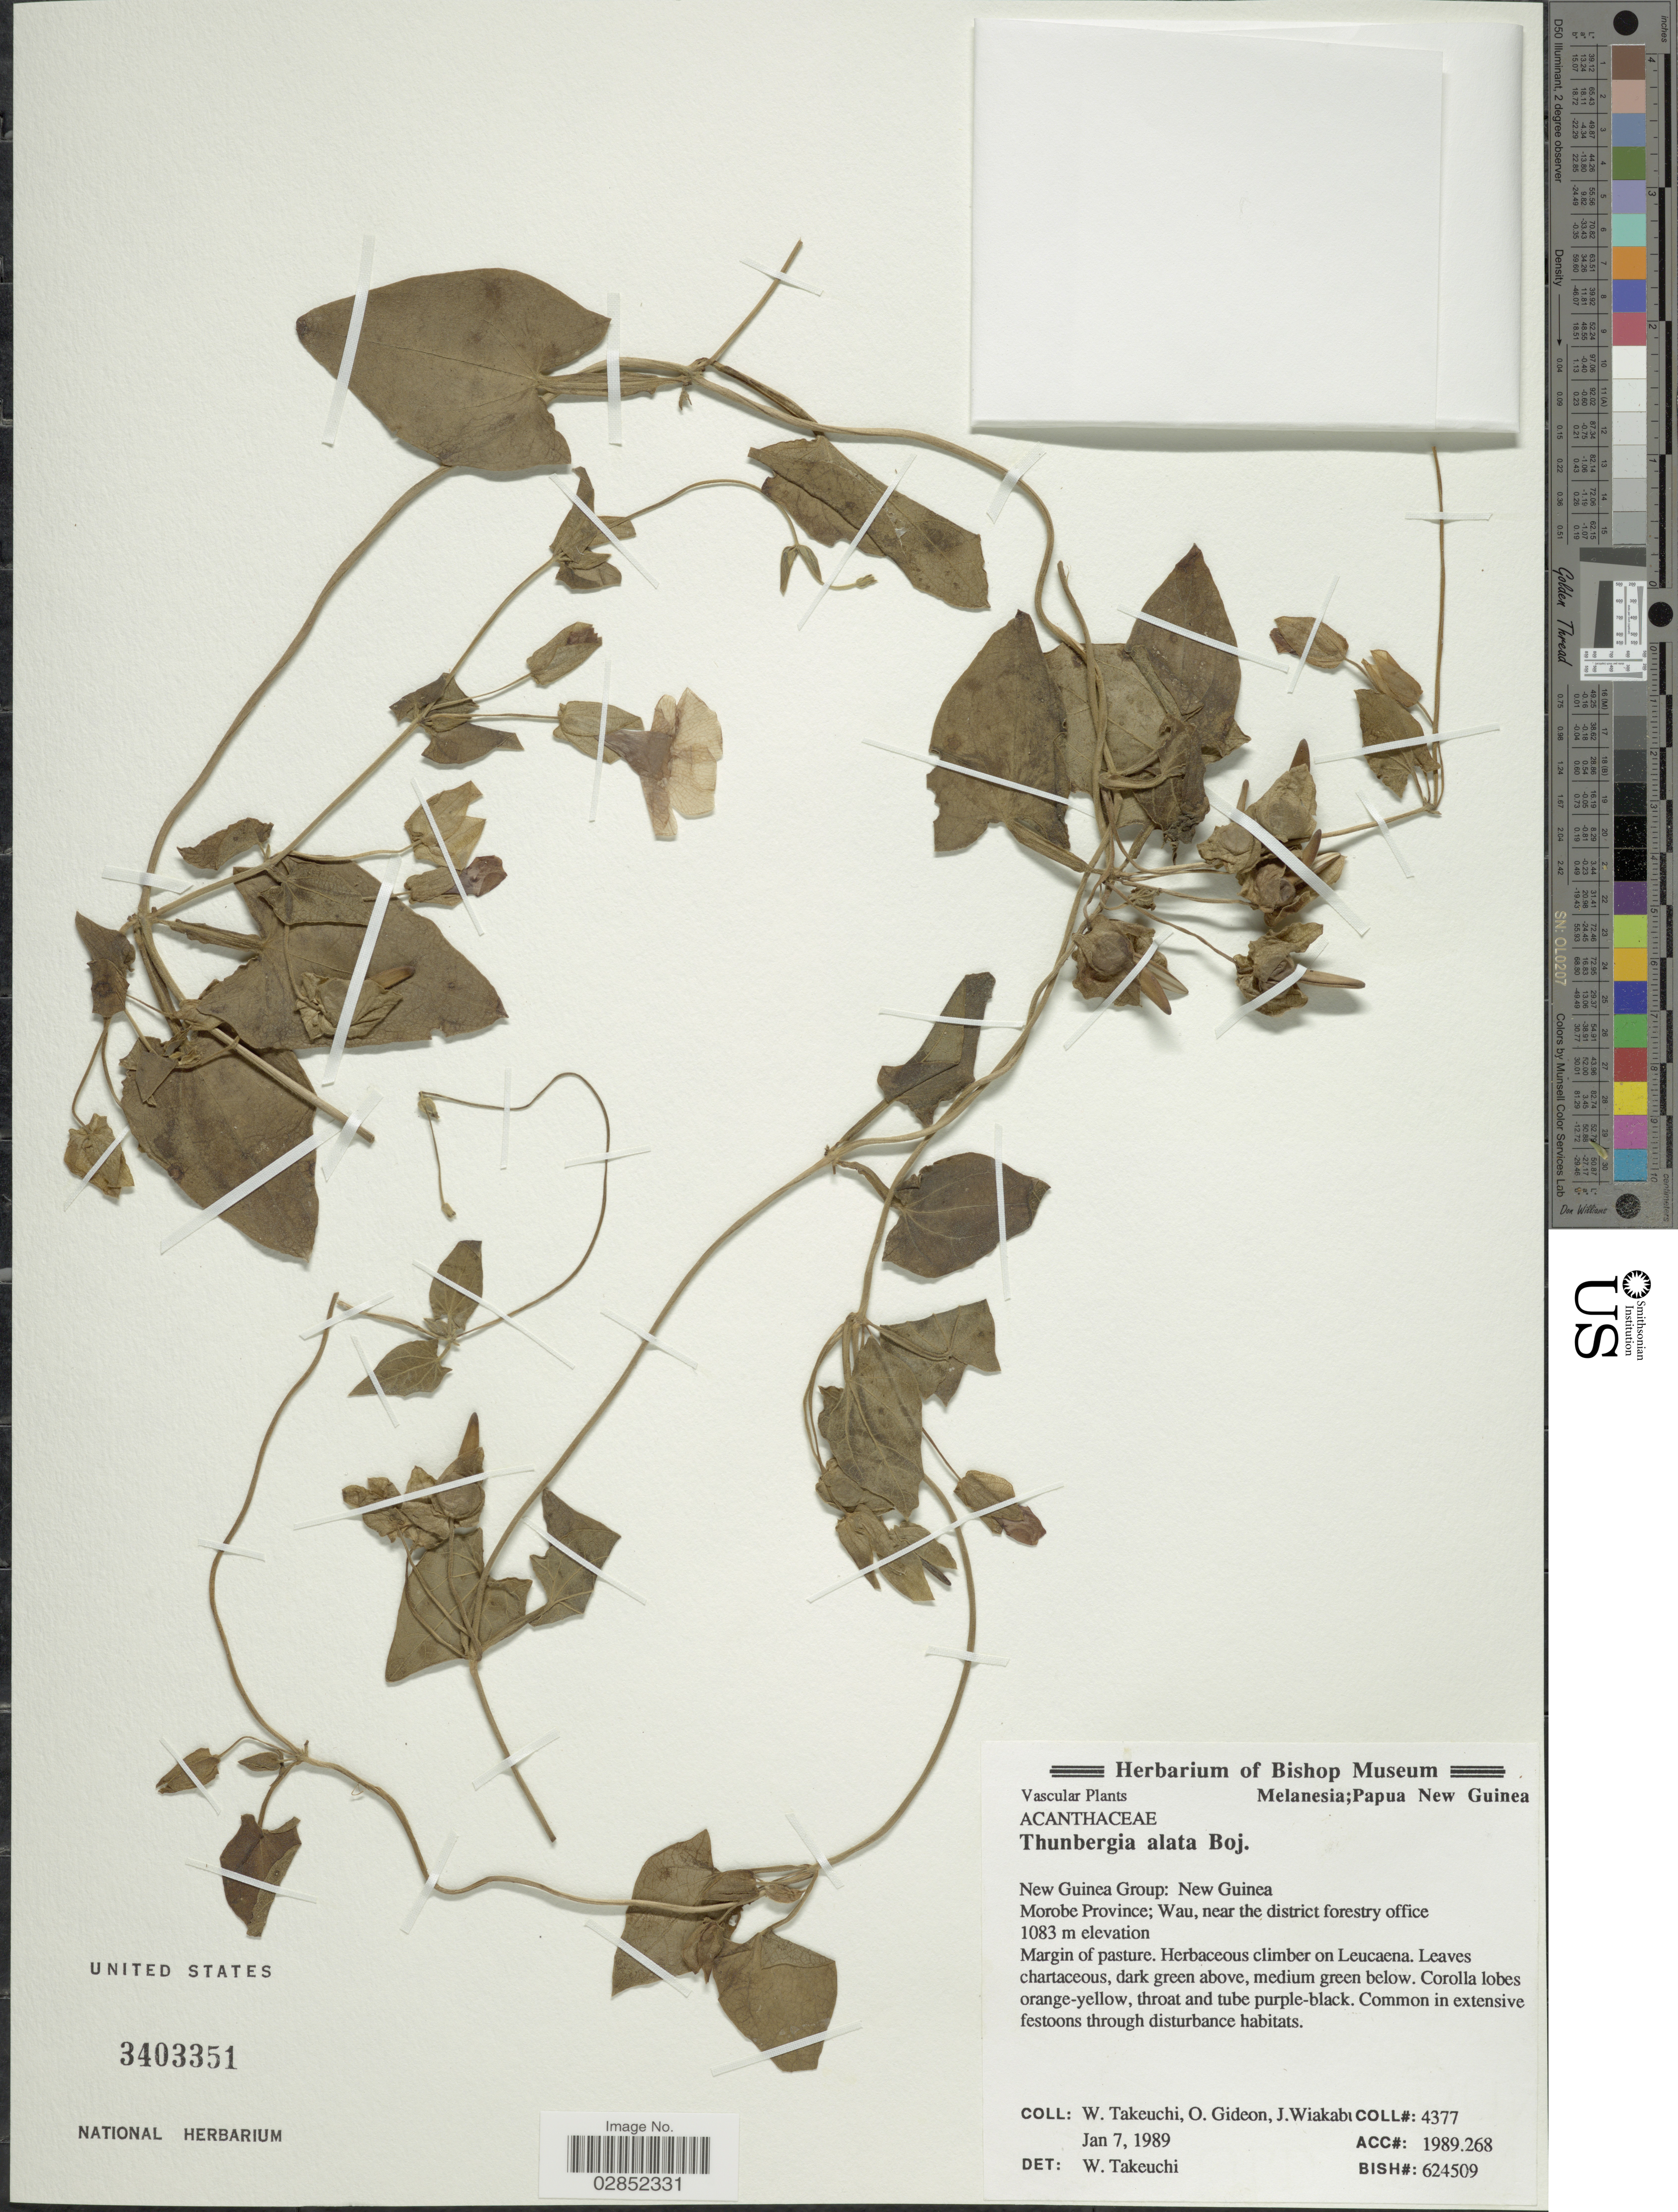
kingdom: Plantae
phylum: Tracheophyta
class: Magnoliopsida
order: Lamiales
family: Acanthaceae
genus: Thunbergia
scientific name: Thunbergia alata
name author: Bojer ex Sims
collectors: W. Takeuchi, O. Gideon & J. Wiakabu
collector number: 4377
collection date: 1989-01-07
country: Papua New Guinea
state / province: Morobe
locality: Melanesia, New Guinea Group: New Guinea, Morobe Province; Wau, near the district forestry office.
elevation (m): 1083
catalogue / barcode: US 3403351